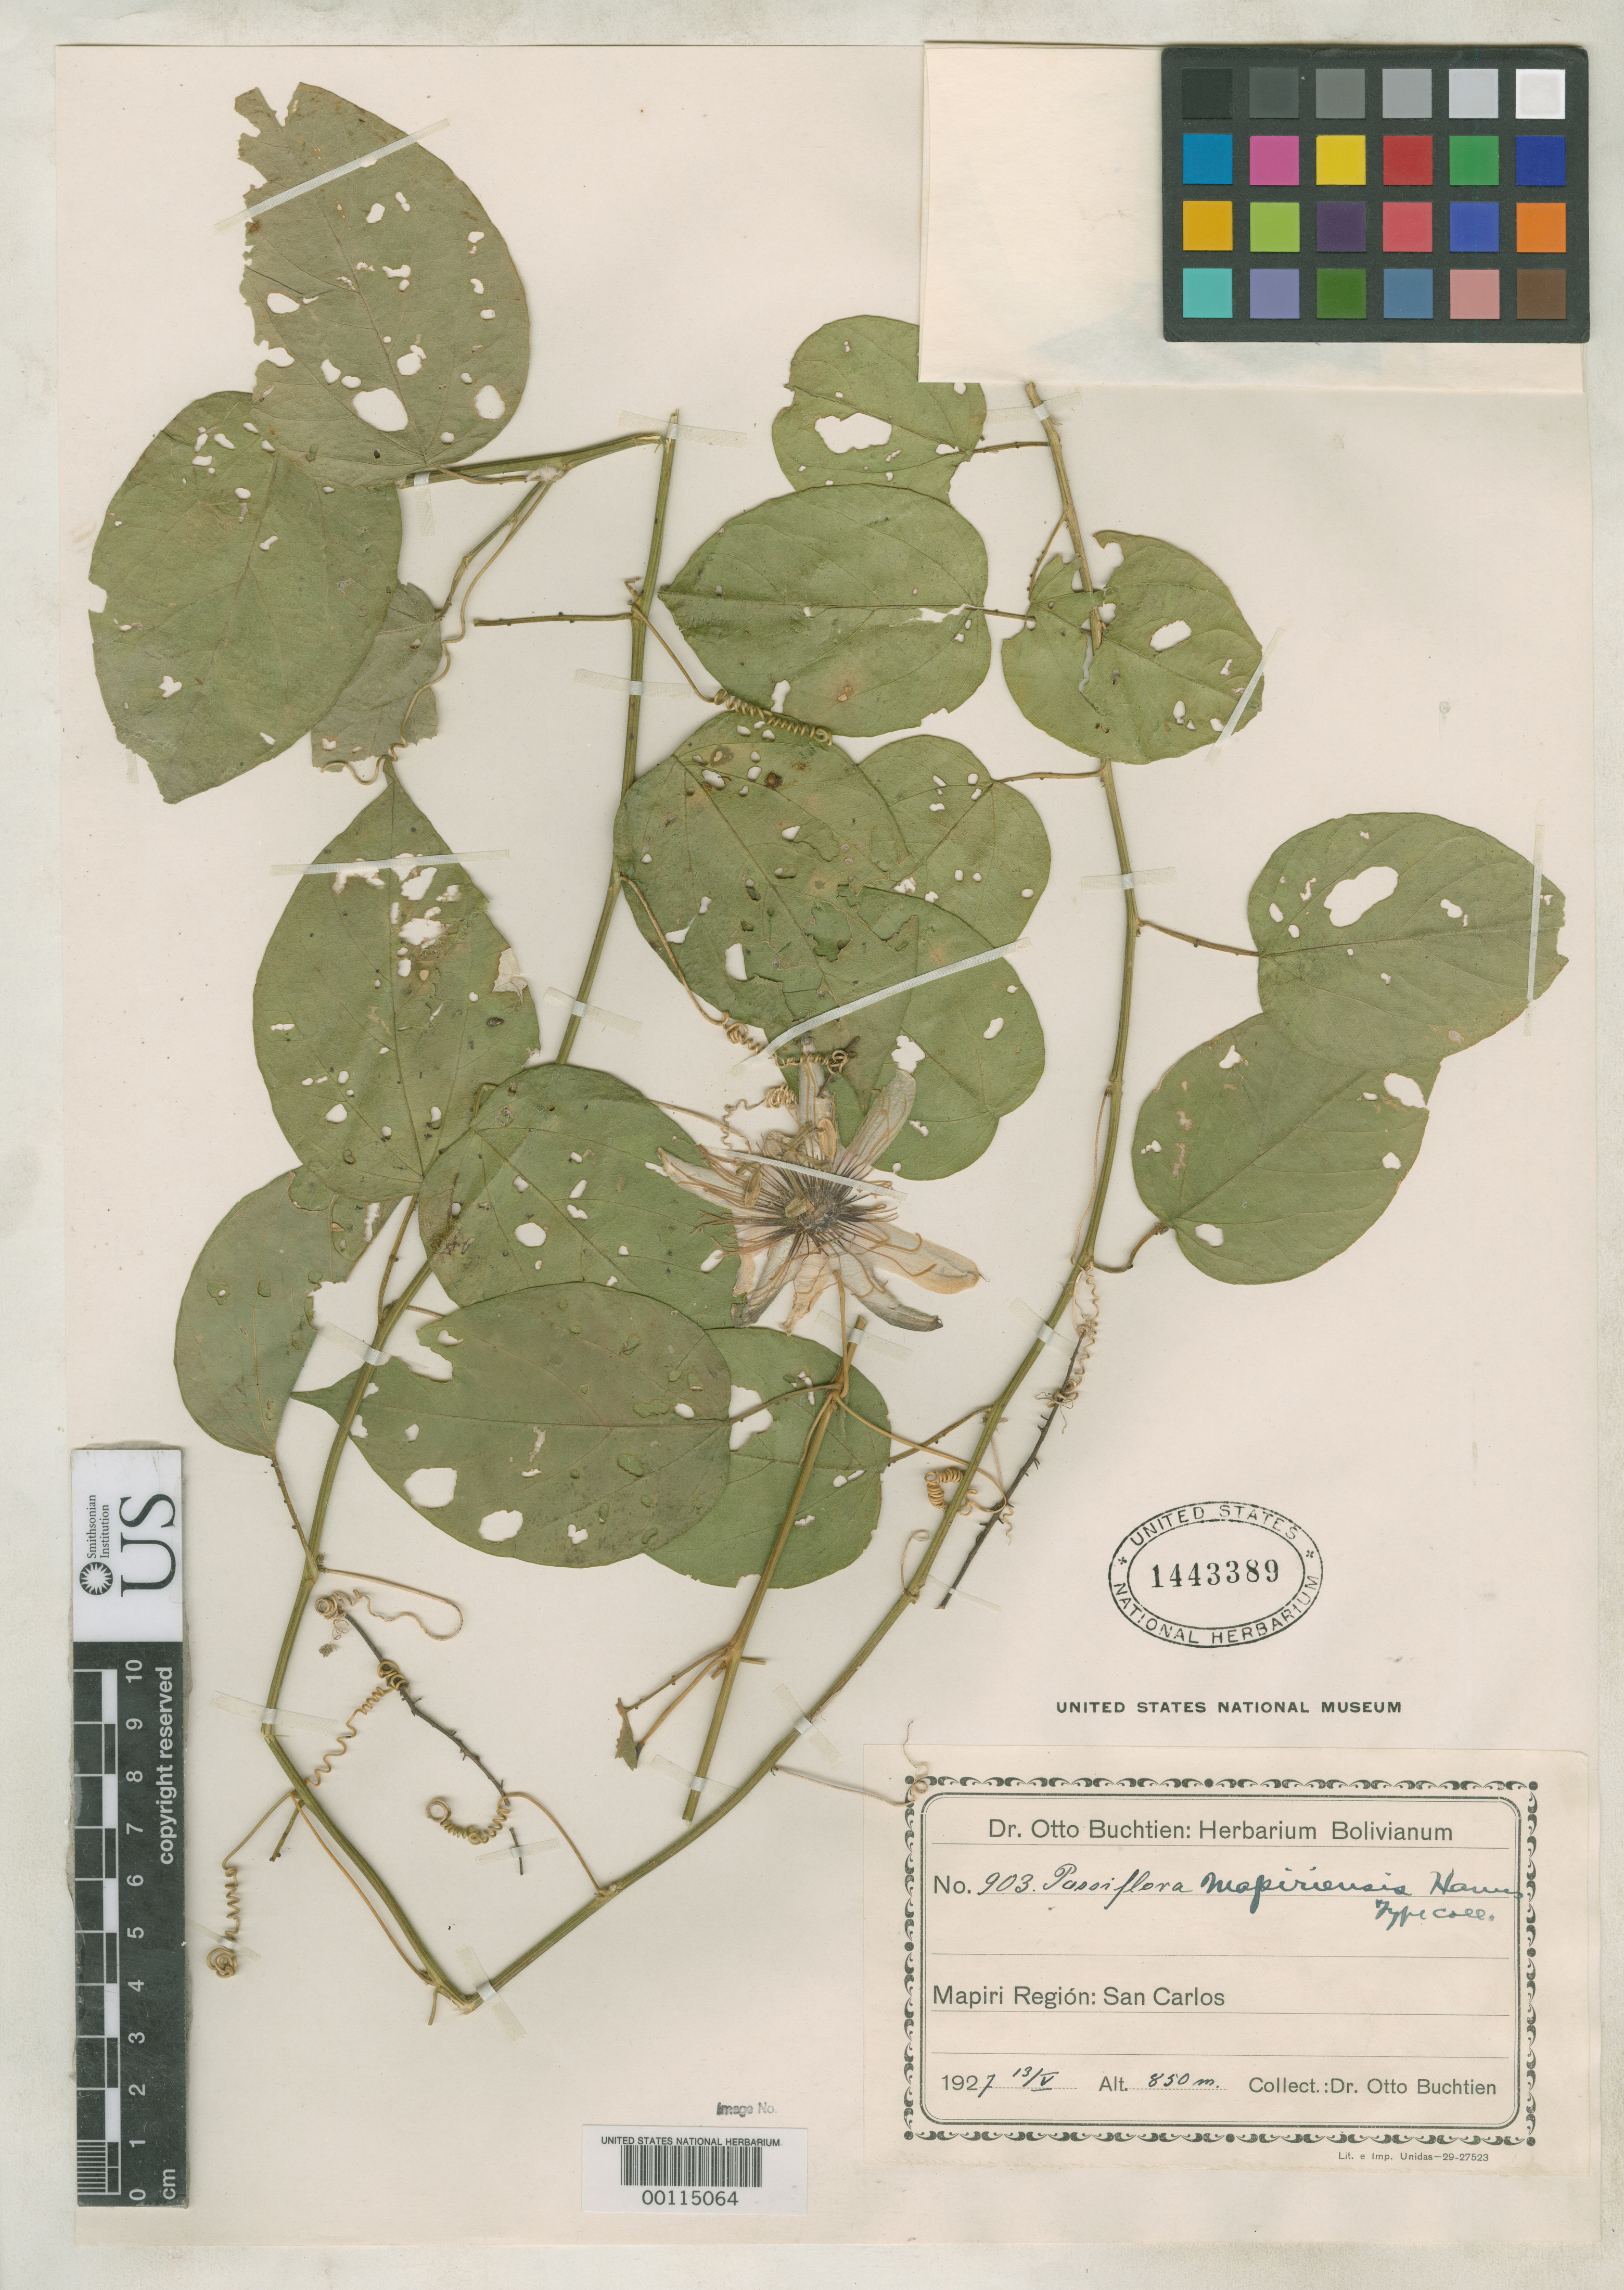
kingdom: Plantae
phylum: Tracheophyta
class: Magnoliopsida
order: Malpighiales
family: Passifloraceae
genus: Passiflora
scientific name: Passiflora mapiriensis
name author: Harms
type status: Isotype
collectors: O. Buchtien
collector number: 903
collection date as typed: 13 May 1927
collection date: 1927-05-13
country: Bolivia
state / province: La Paz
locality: Mapiri region, San Carlos.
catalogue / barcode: US 1443389